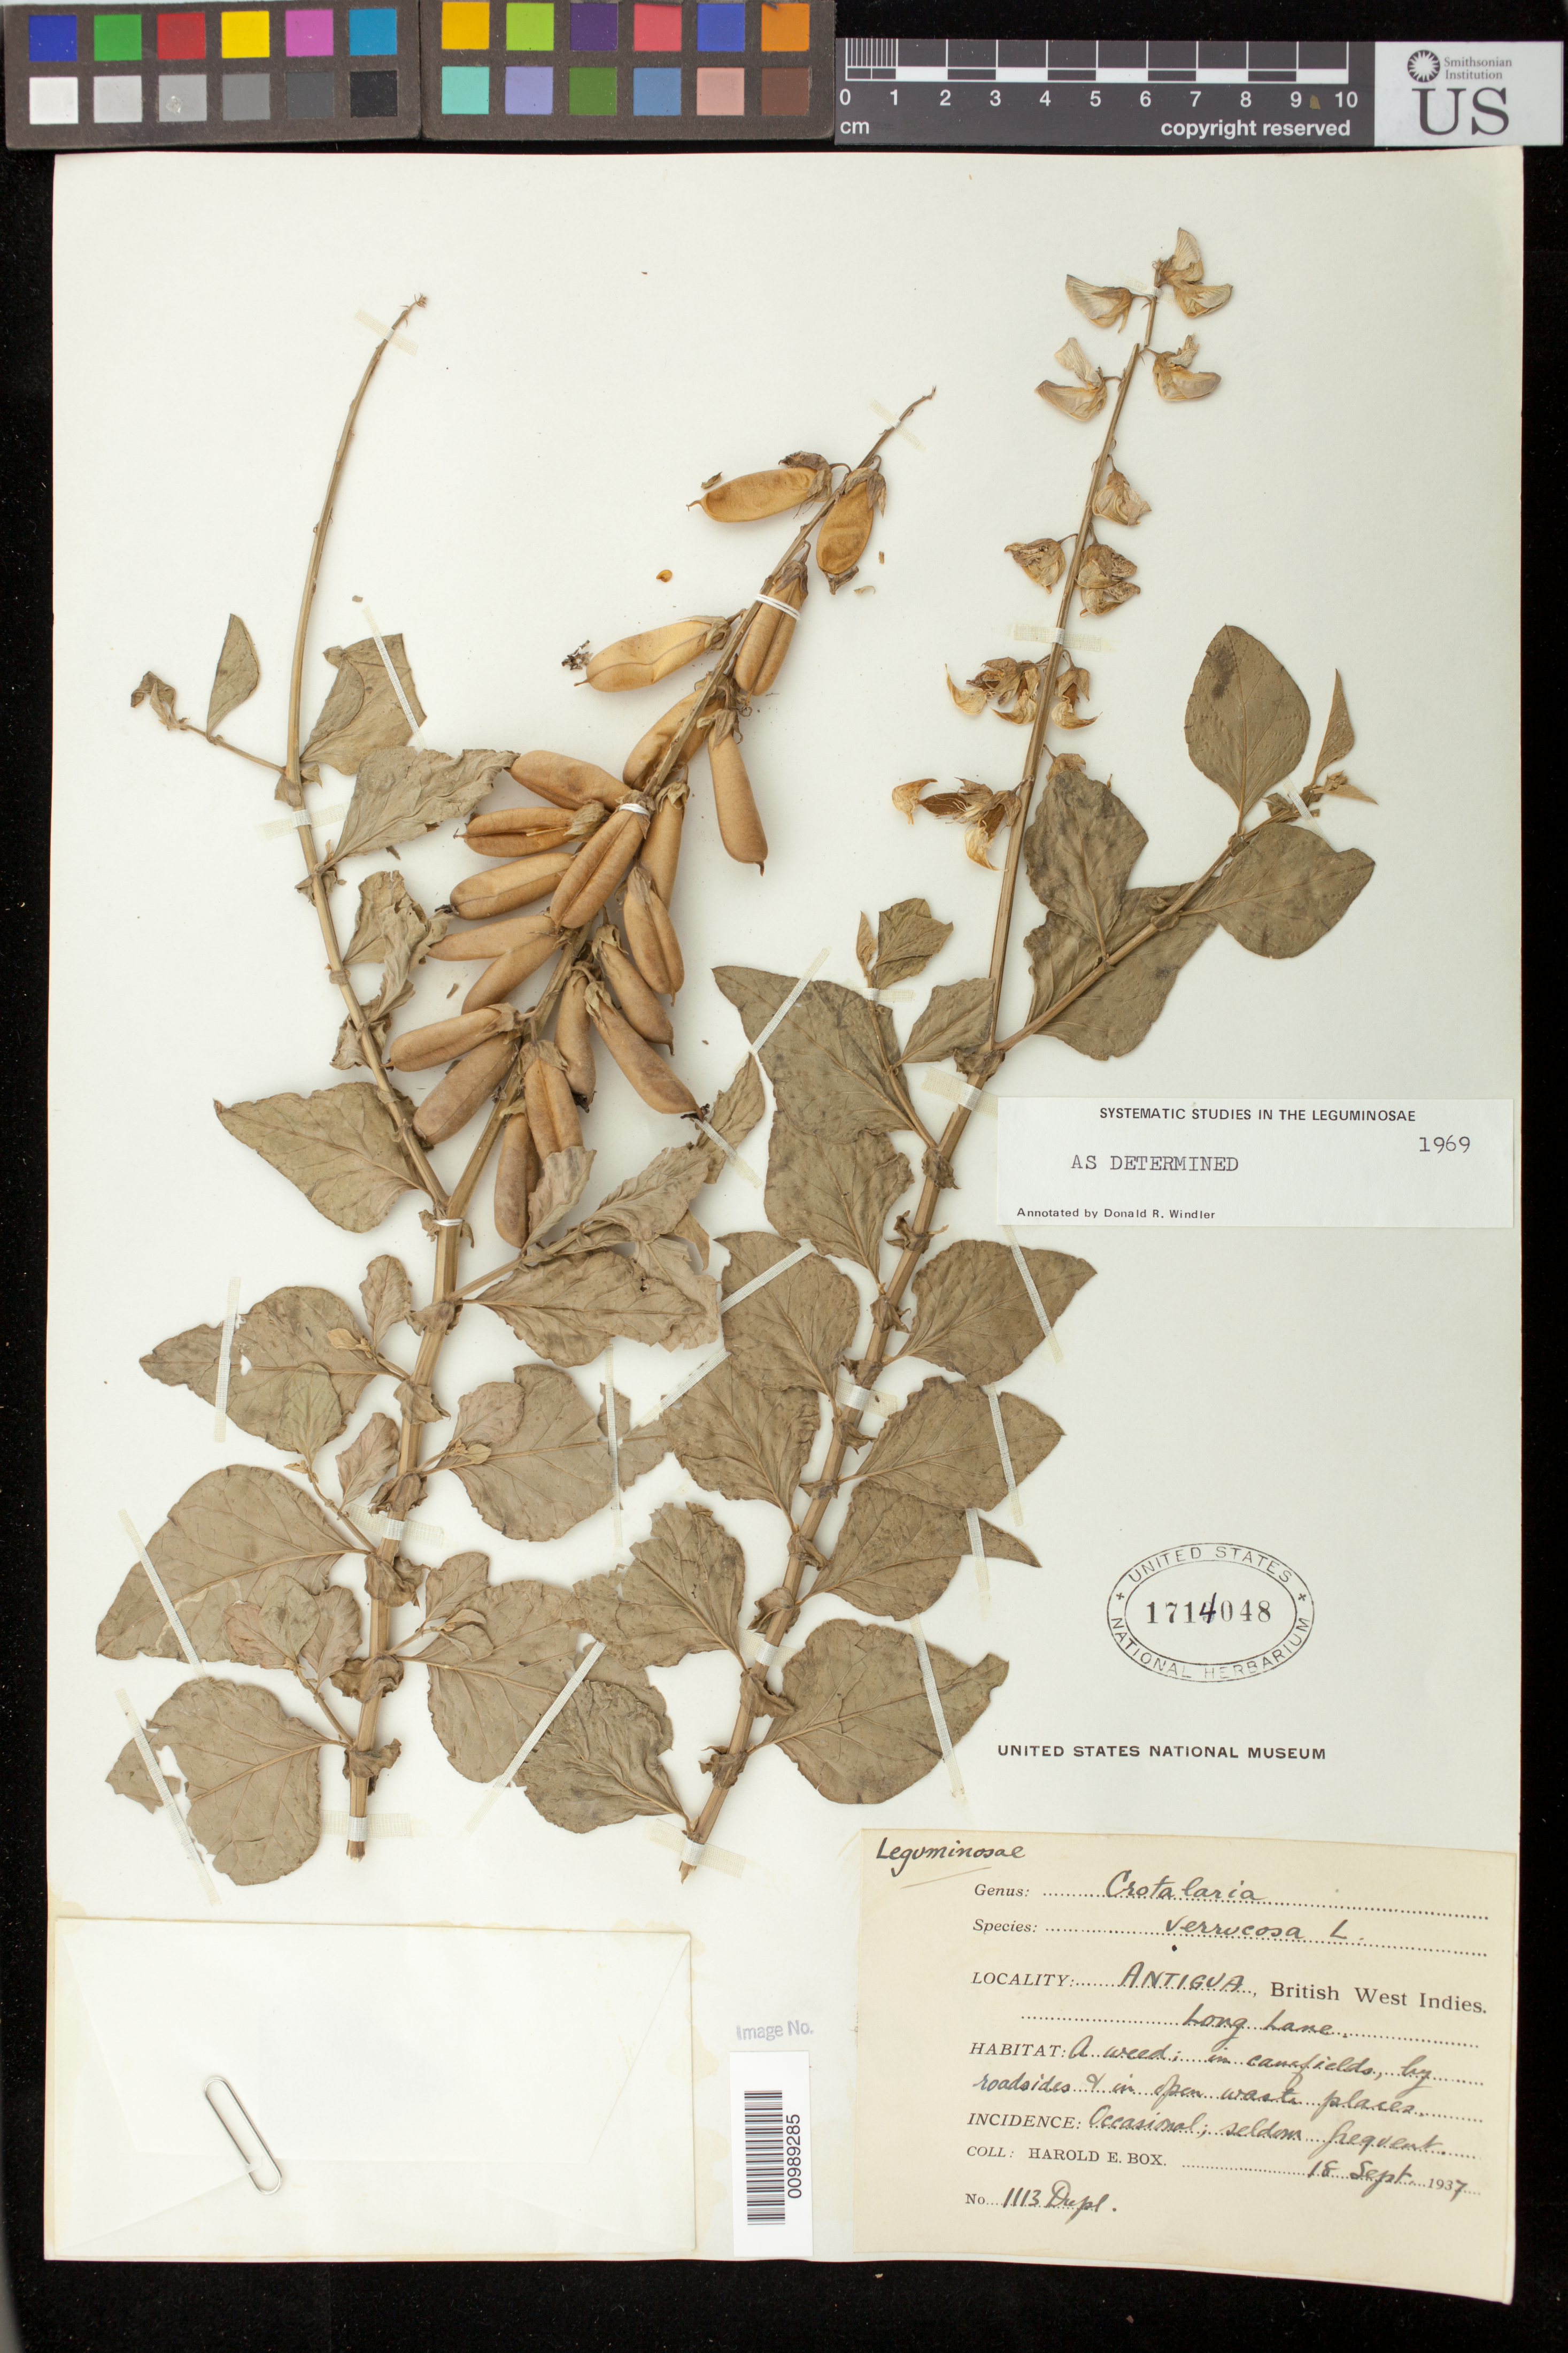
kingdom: Plantae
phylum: Tracheophyta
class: Magnoliopsida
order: Fabales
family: Fabaceae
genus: Crotalaria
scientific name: Crotalaria verrucosa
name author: L.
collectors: H. E. Box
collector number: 1113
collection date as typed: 18 Sep 1937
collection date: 1937-09-18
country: Antigua and Barbuda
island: Antigua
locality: British West Indies, Antigua, Long Lane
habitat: A weed in canefields, bu roadsides & in open waste places.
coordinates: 0 N, 0 E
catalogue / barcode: US 1714048